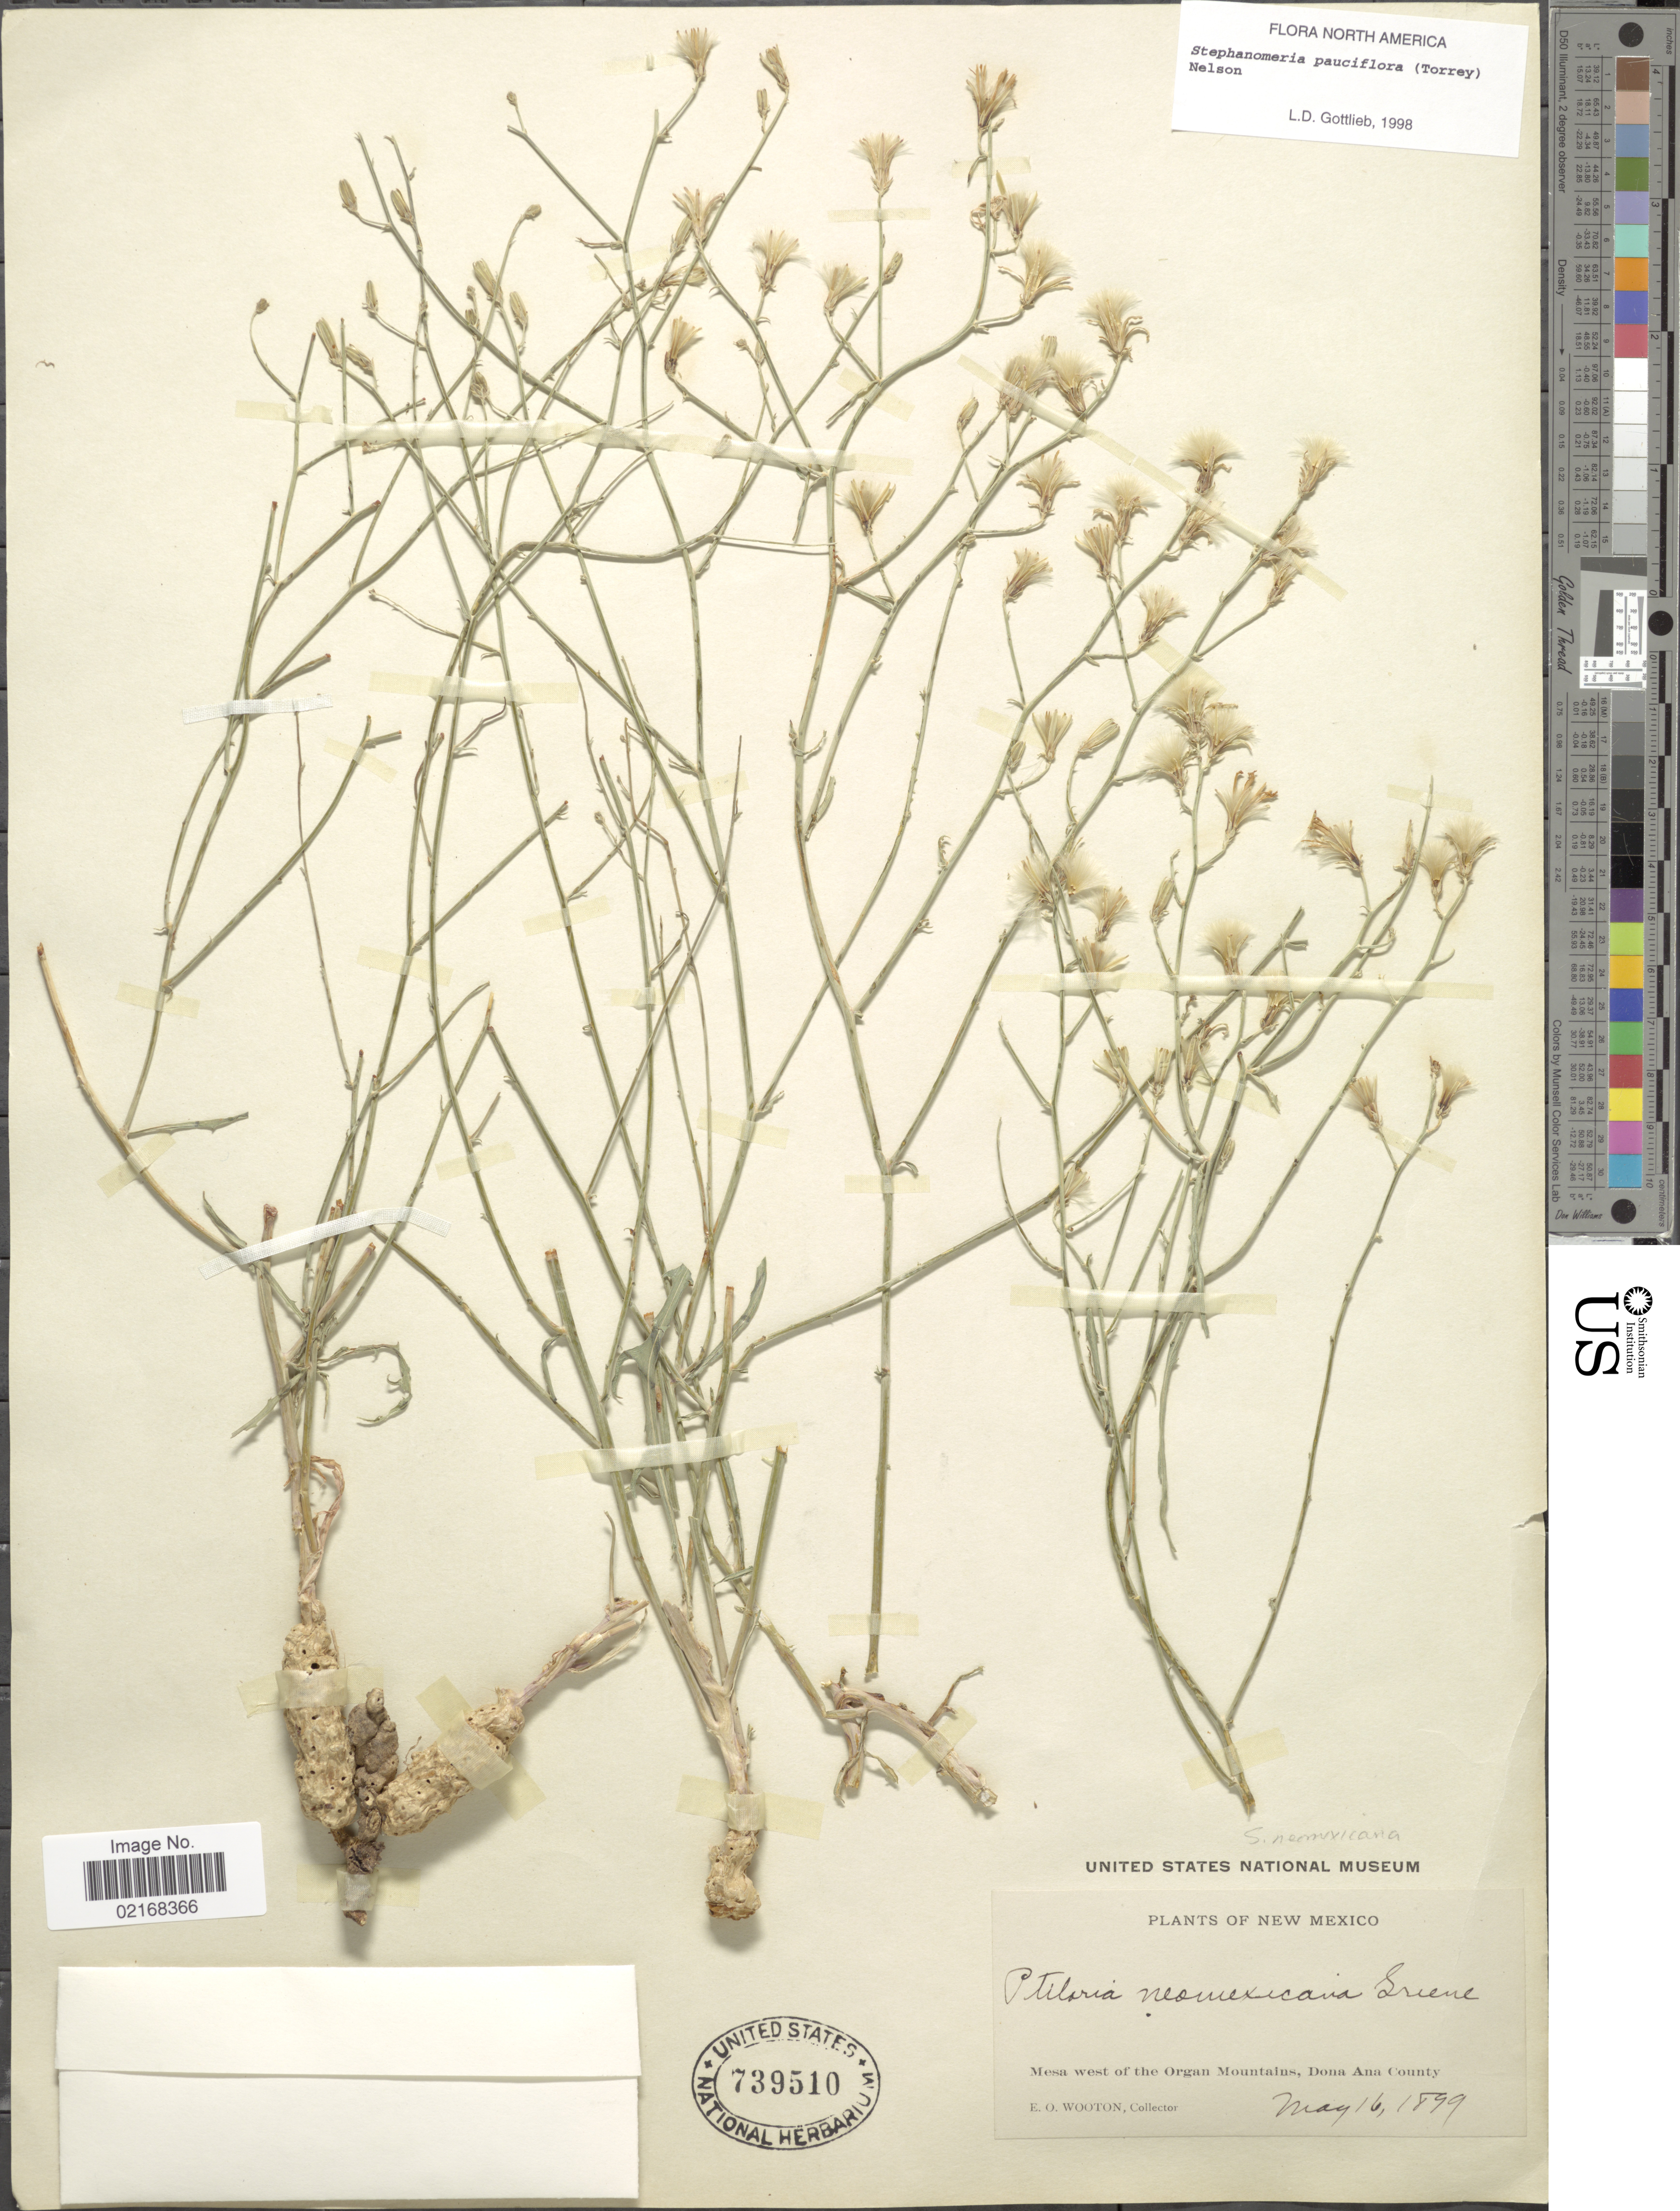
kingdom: Plantae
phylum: Tracheophyta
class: Magnoliopsida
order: Asterales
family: Asteraceae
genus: Stephanomeria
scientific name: Stephanomeria pauciflora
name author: (Torr.) A. Nelson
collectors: E. O. Wooton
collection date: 1899-05-16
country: United States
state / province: New Mexico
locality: Mesa west of the Organ Mountains, Dona Ana County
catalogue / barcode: US 739510